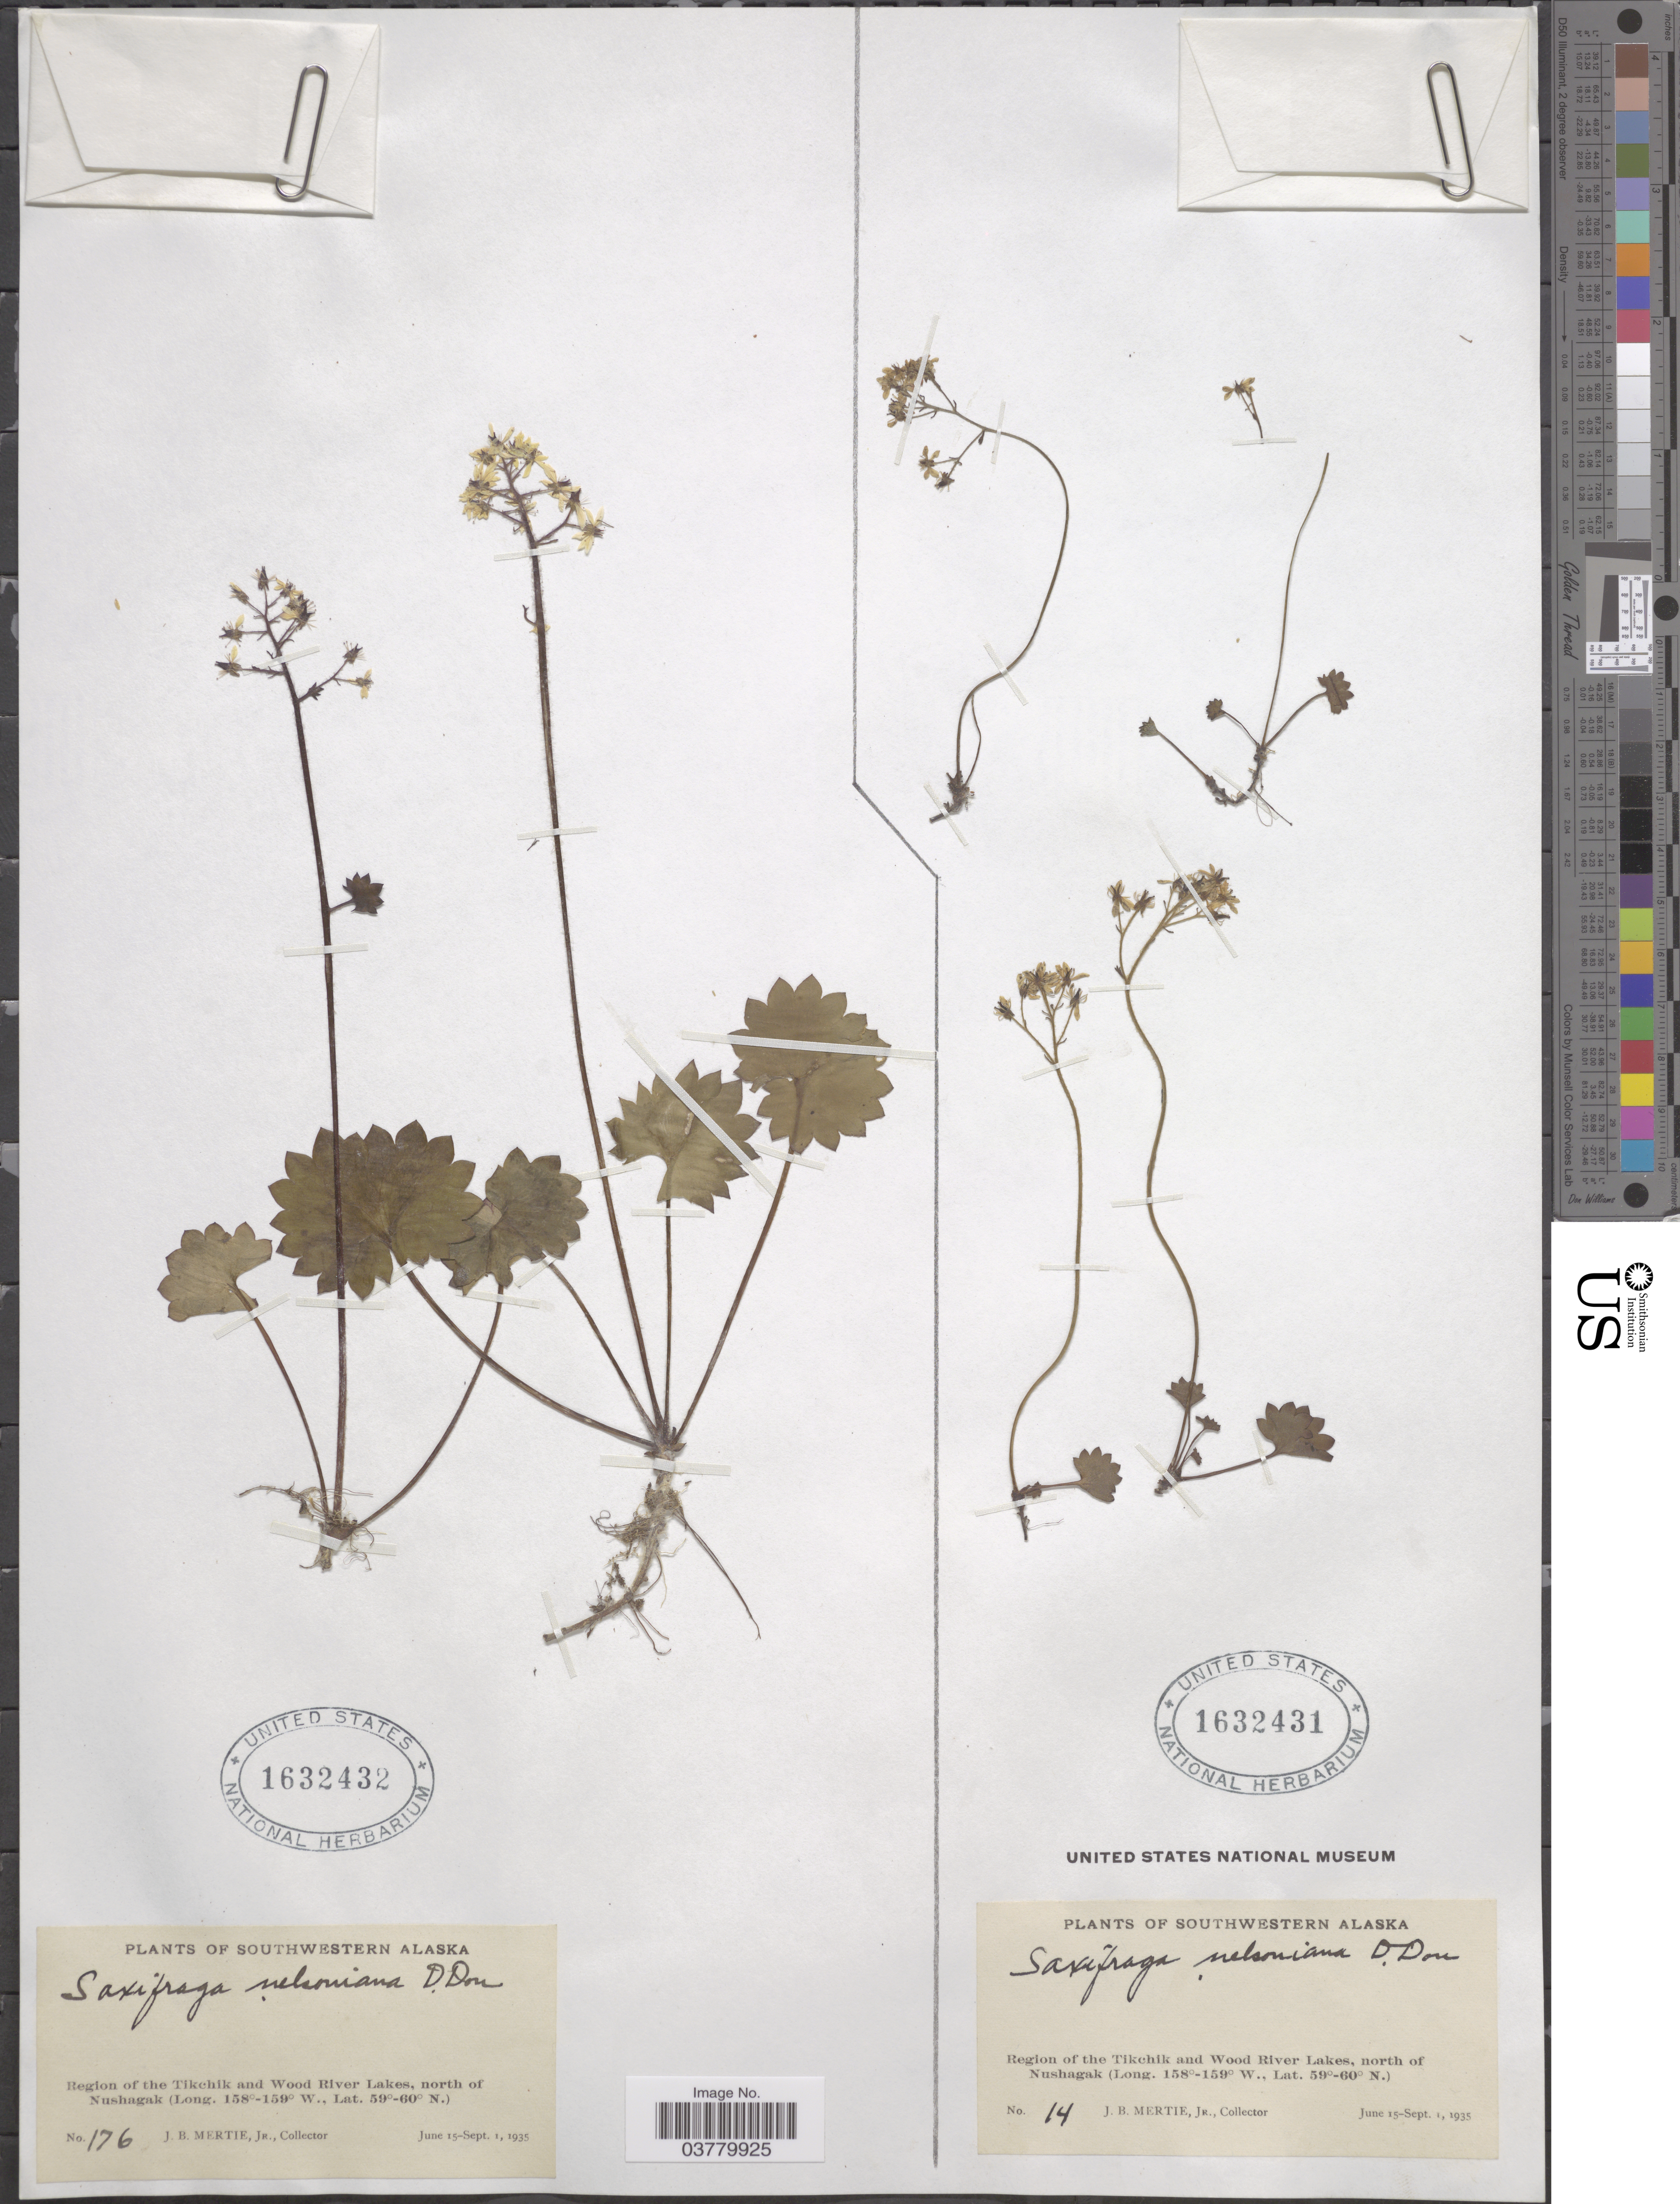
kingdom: Plantae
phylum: Tracheophyta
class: Magnoliopsida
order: Saxifragales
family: Saxifragaceae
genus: Micranthes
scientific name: Micranthes nelsoniana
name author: (D. Don) Small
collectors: J. Mertie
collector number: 14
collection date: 1935-06-05/1935-09-01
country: United States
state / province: Alaska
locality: Southwestern Alaska. Region of the Tikchik and Wood River Lakes, north of Nushagak.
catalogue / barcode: US 1632431-2